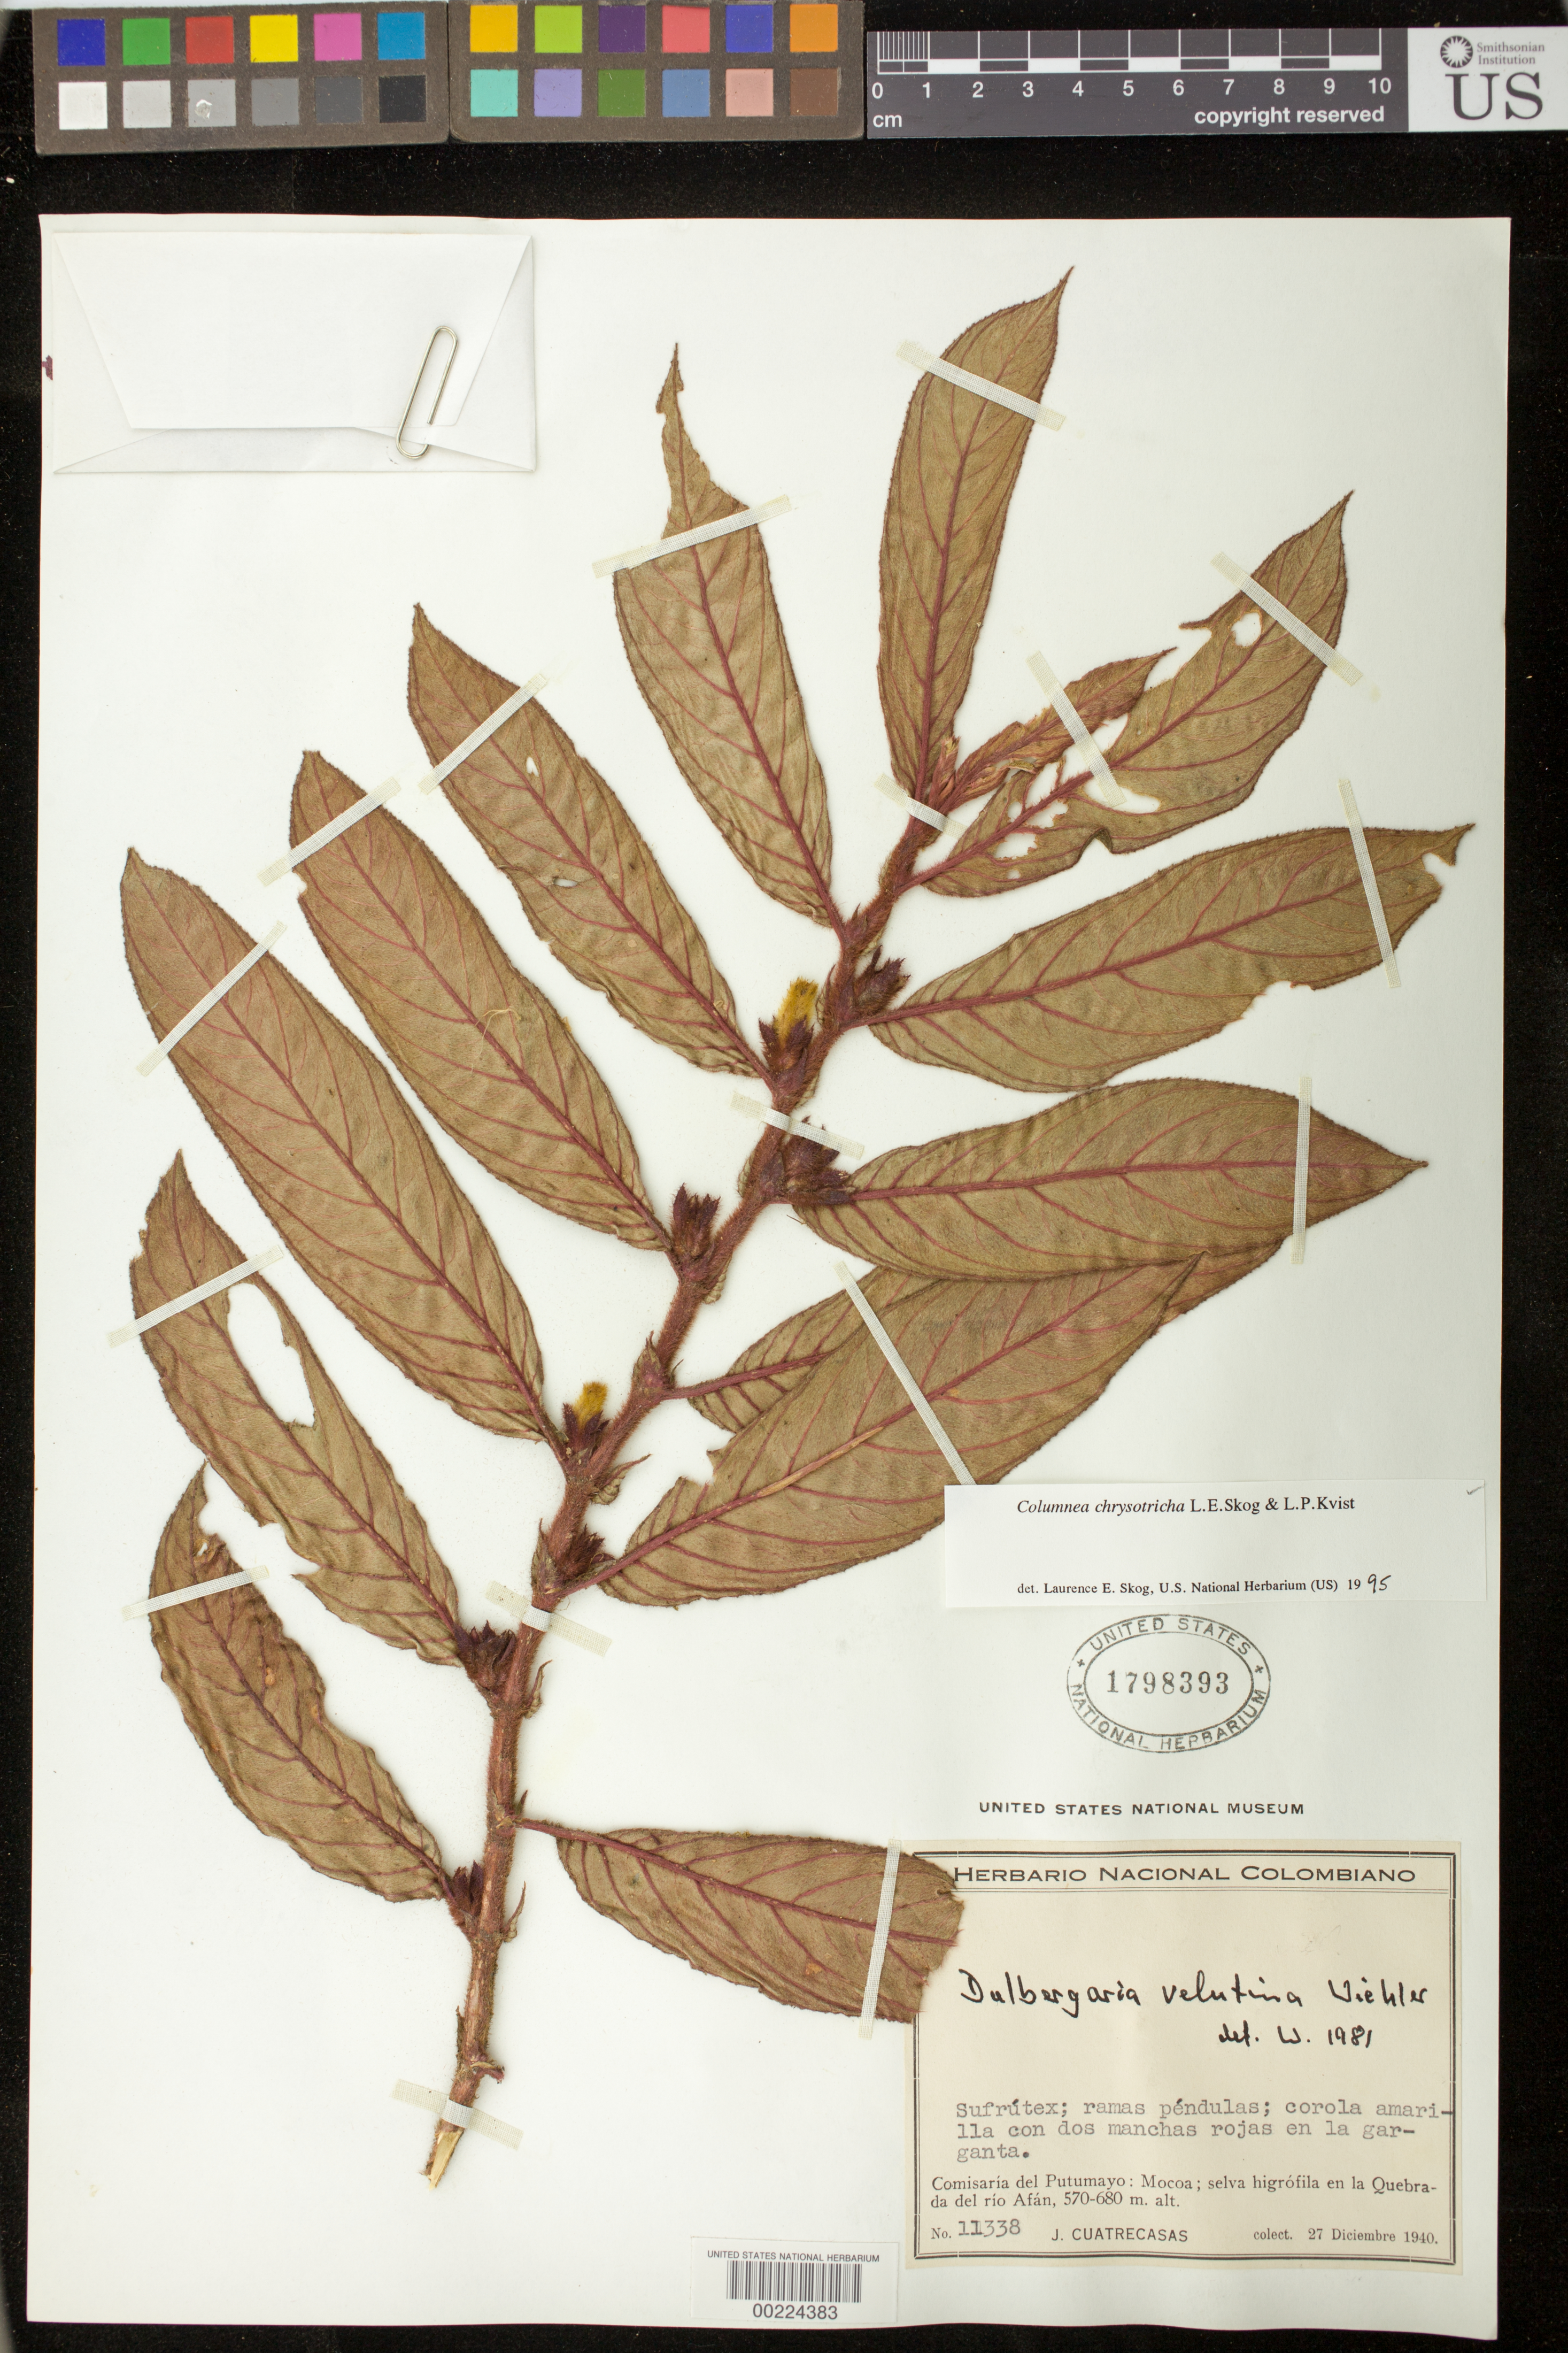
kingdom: Plantae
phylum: Tracheophyta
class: Magnoliopsida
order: Lamiales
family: Gesneriaceae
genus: Columnea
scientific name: Columnea chrysotricha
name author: L.E. Skog & L.P. Kvist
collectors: J. Cuatrecasas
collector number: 11338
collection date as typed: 27 Dec 1940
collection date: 1940-12-27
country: Colombia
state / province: Putumayo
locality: Comisaría del Putumayo: Mocoa; en la Quebrada del río Afán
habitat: Selva higrófila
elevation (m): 570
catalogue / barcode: US 1798393